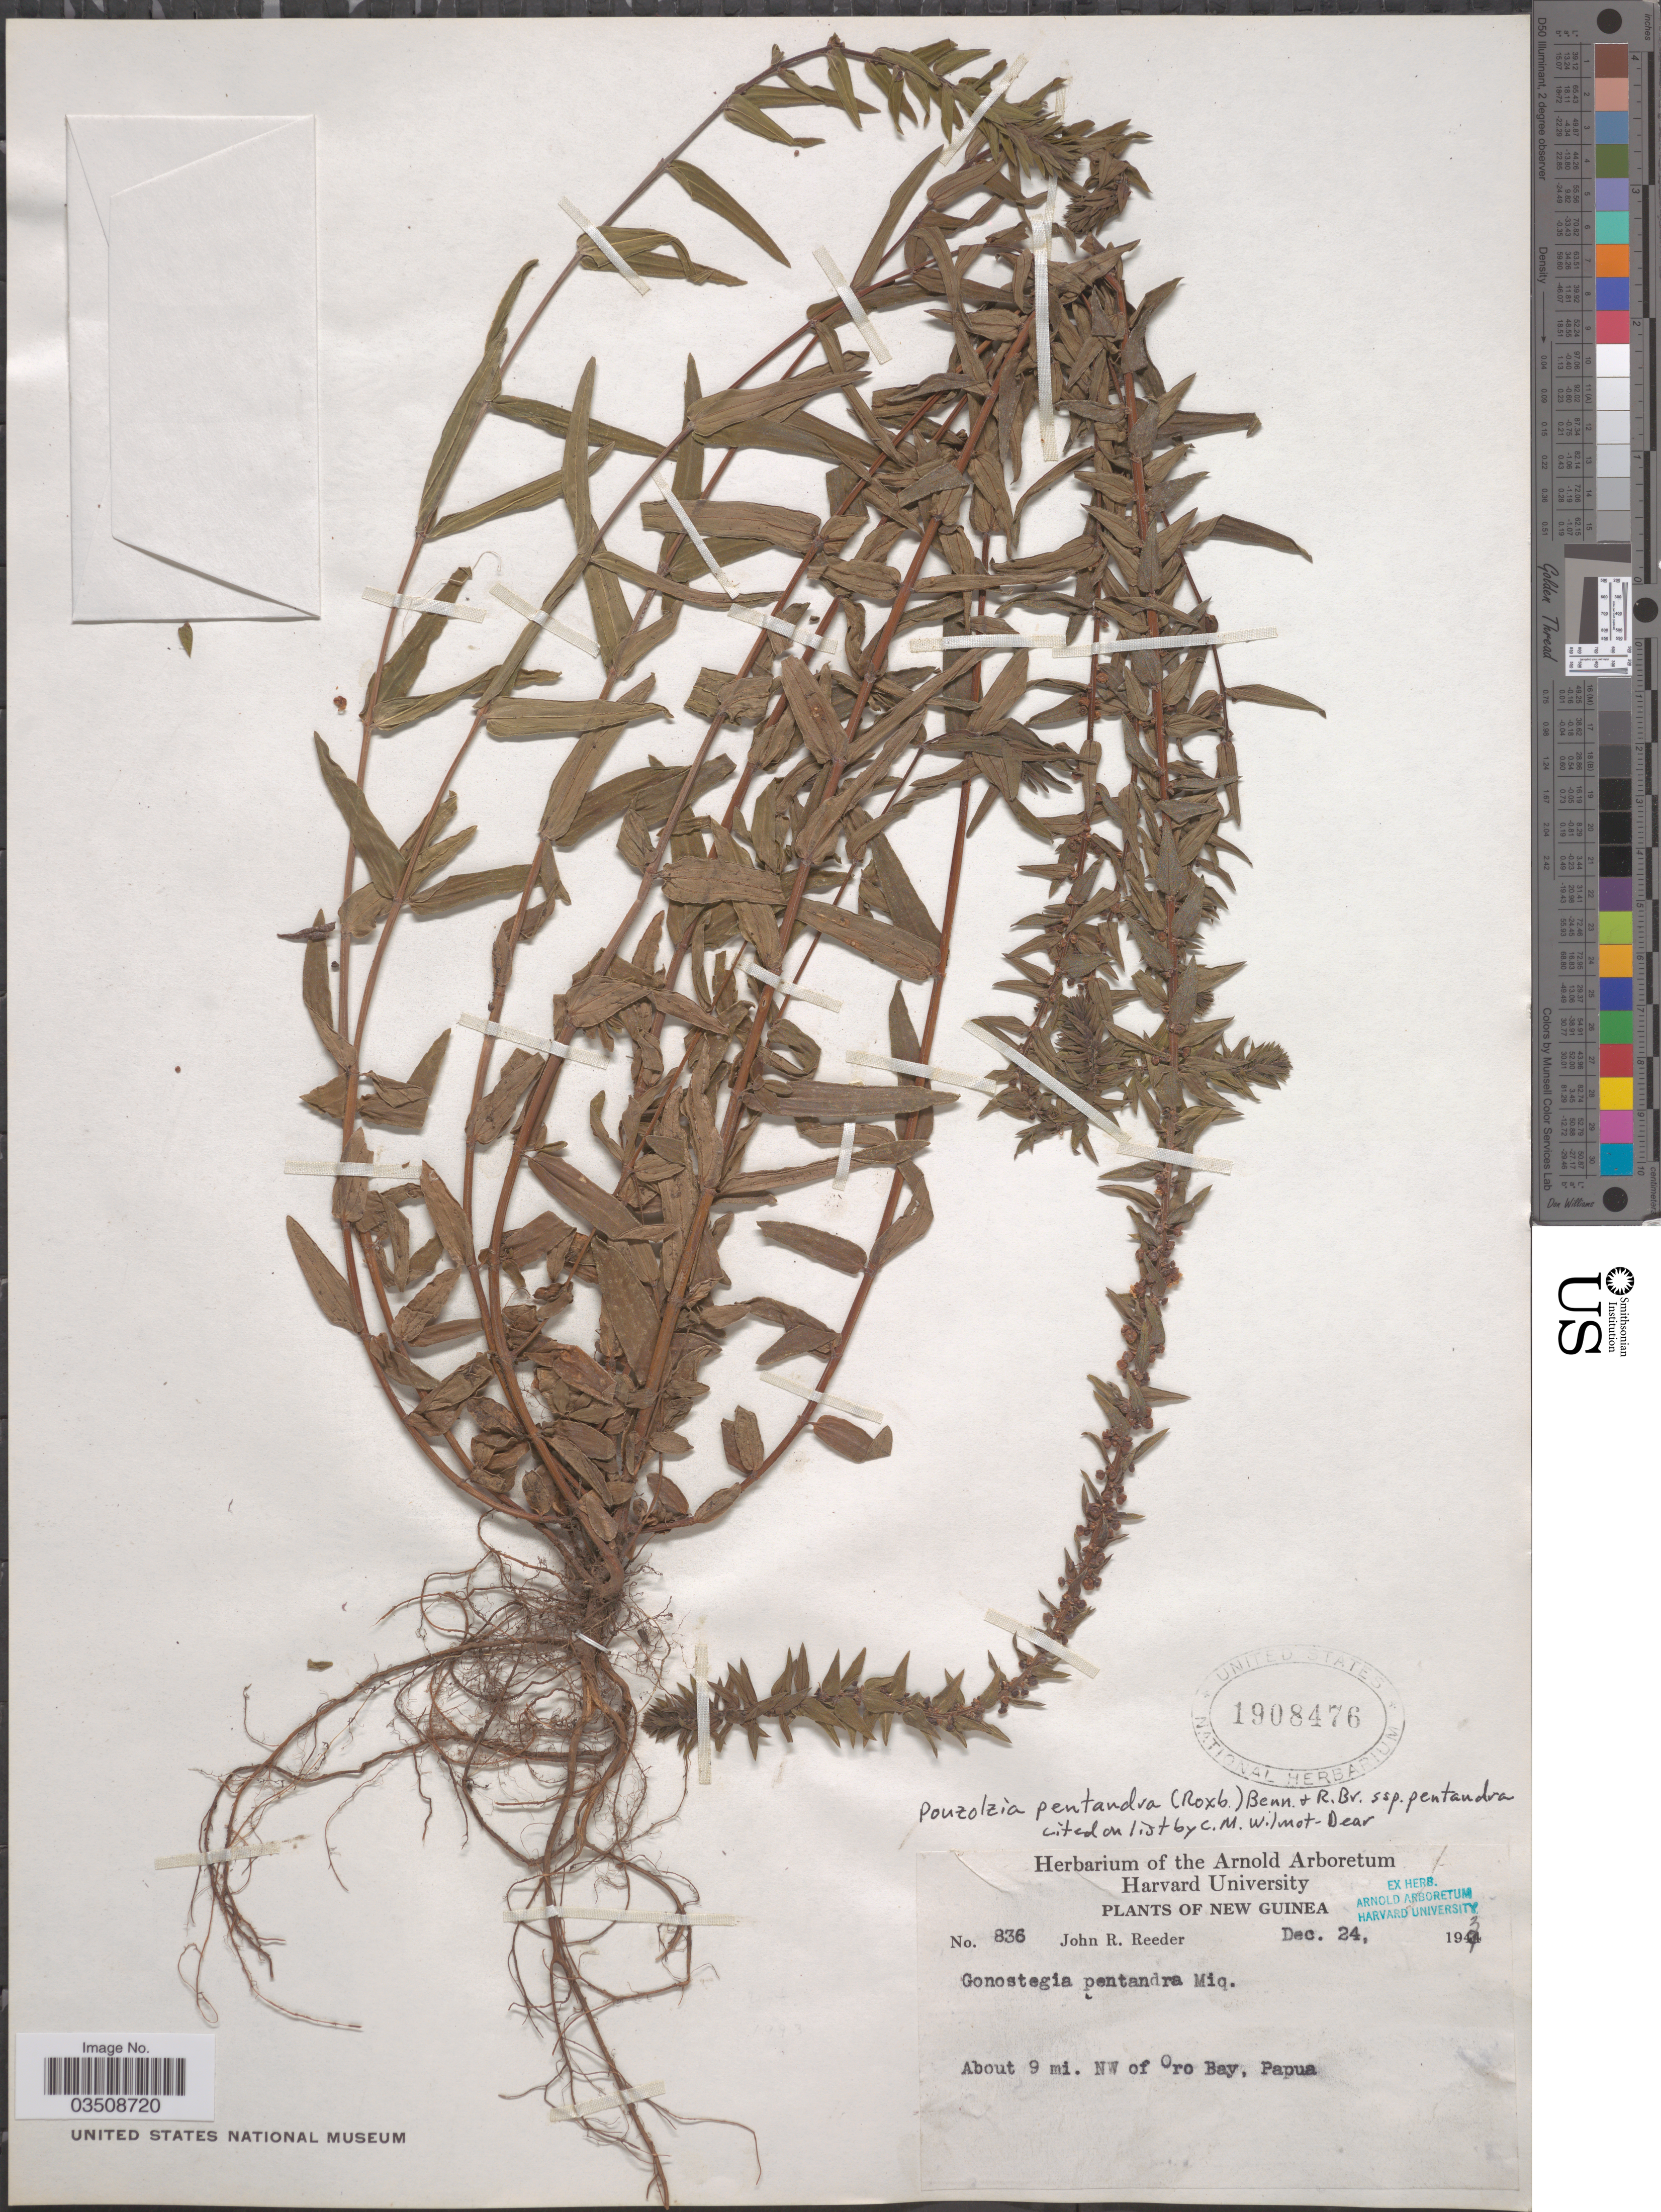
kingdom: Plantae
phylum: Tracheophyta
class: Magnoliopsida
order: Rosales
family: Urticaceae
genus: Gonostegia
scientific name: Gonostegia pentandra var. pentandra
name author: (Roxb.) Miq.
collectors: J. R. Reeder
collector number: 836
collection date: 1943-12-24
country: Papua New Guinea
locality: New Guinea. About 9 mi. NW of Oro Bay, Papua.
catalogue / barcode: US 1908476